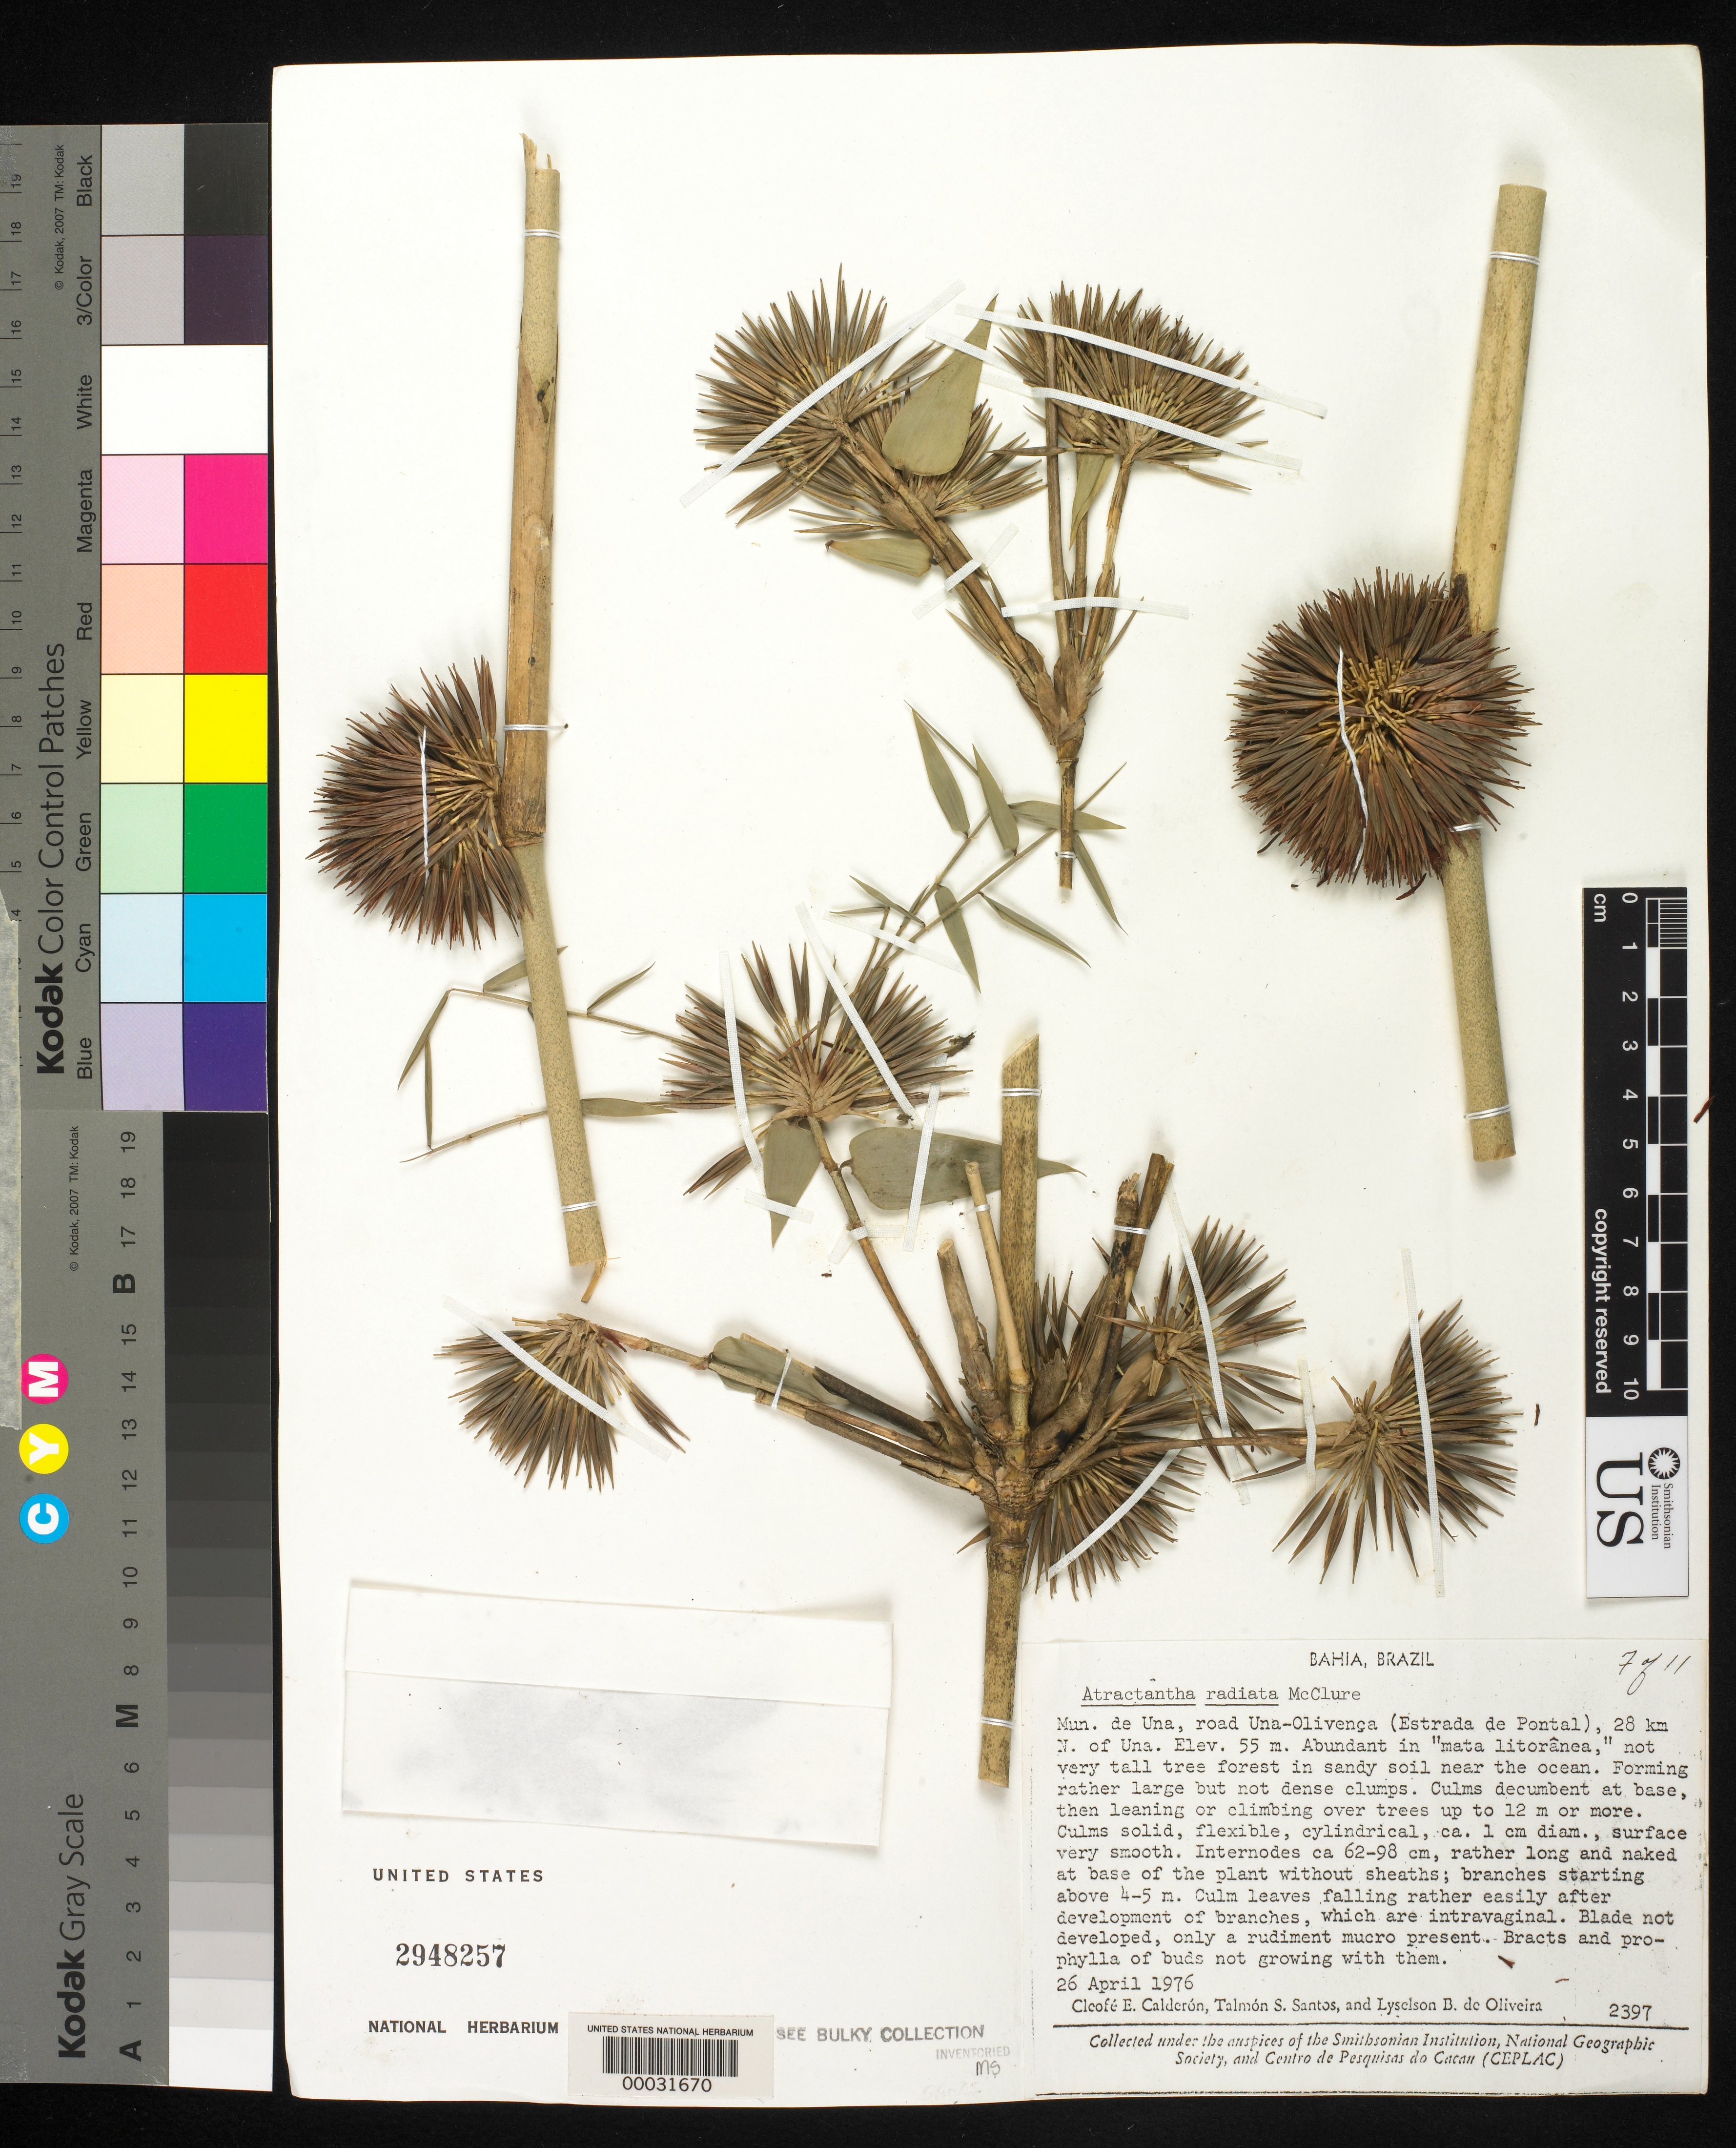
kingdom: Plantae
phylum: Tracheophyta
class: Liliopsida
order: Poales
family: Poaceae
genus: Atractantha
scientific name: Atractantha radiata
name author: McClure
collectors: C. E. Calderón & R. S. Pinheiro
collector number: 2397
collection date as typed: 26 Apr 1976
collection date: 1976-04-26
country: Brazil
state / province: Bahia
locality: Una, oliveca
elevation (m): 55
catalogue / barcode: US 2948257